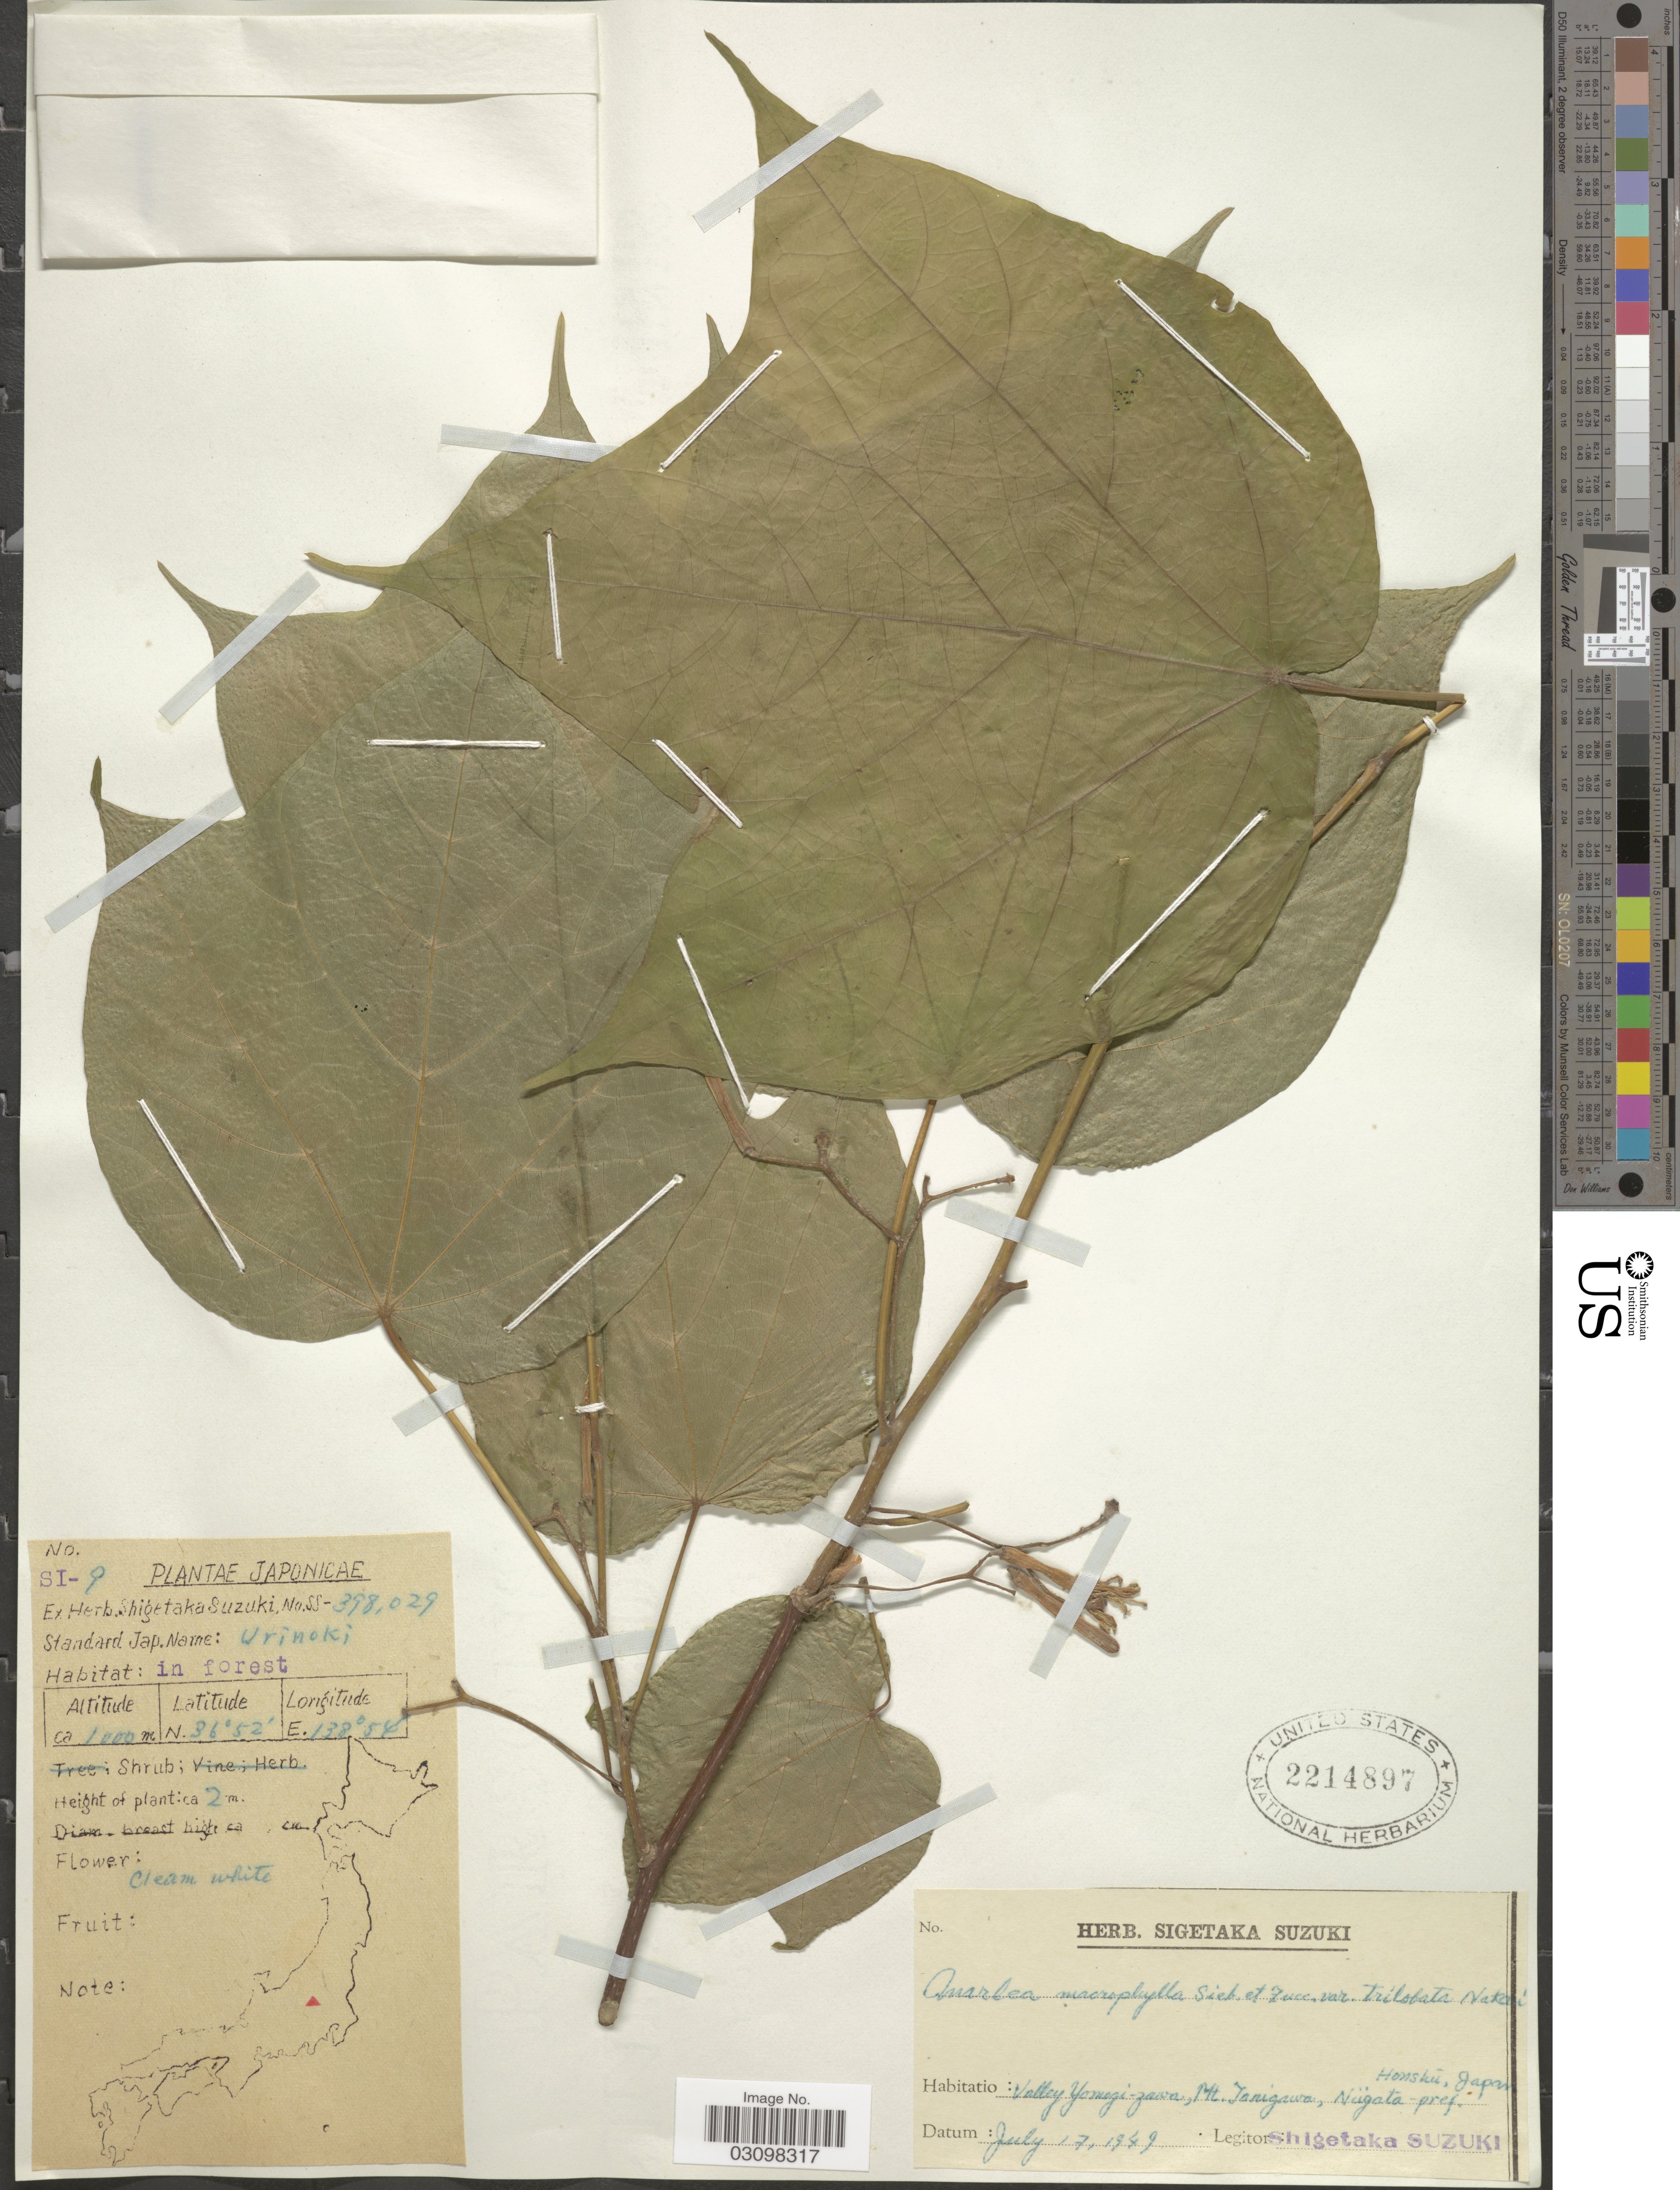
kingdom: Plantae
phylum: Tracheophyta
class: Magnoliopsida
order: Cornales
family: Cornaceae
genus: Alangium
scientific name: Alangium platanifolium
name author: (Siebold & Zucc.) Harms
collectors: S. Suzuki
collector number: SI-9.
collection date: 1949-07-17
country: Japan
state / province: Niigata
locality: Valley Yomogi-zawa, Mt. Tanigawa, Niigata-pref. Honshu.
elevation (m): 1000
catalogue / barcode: US 2214897